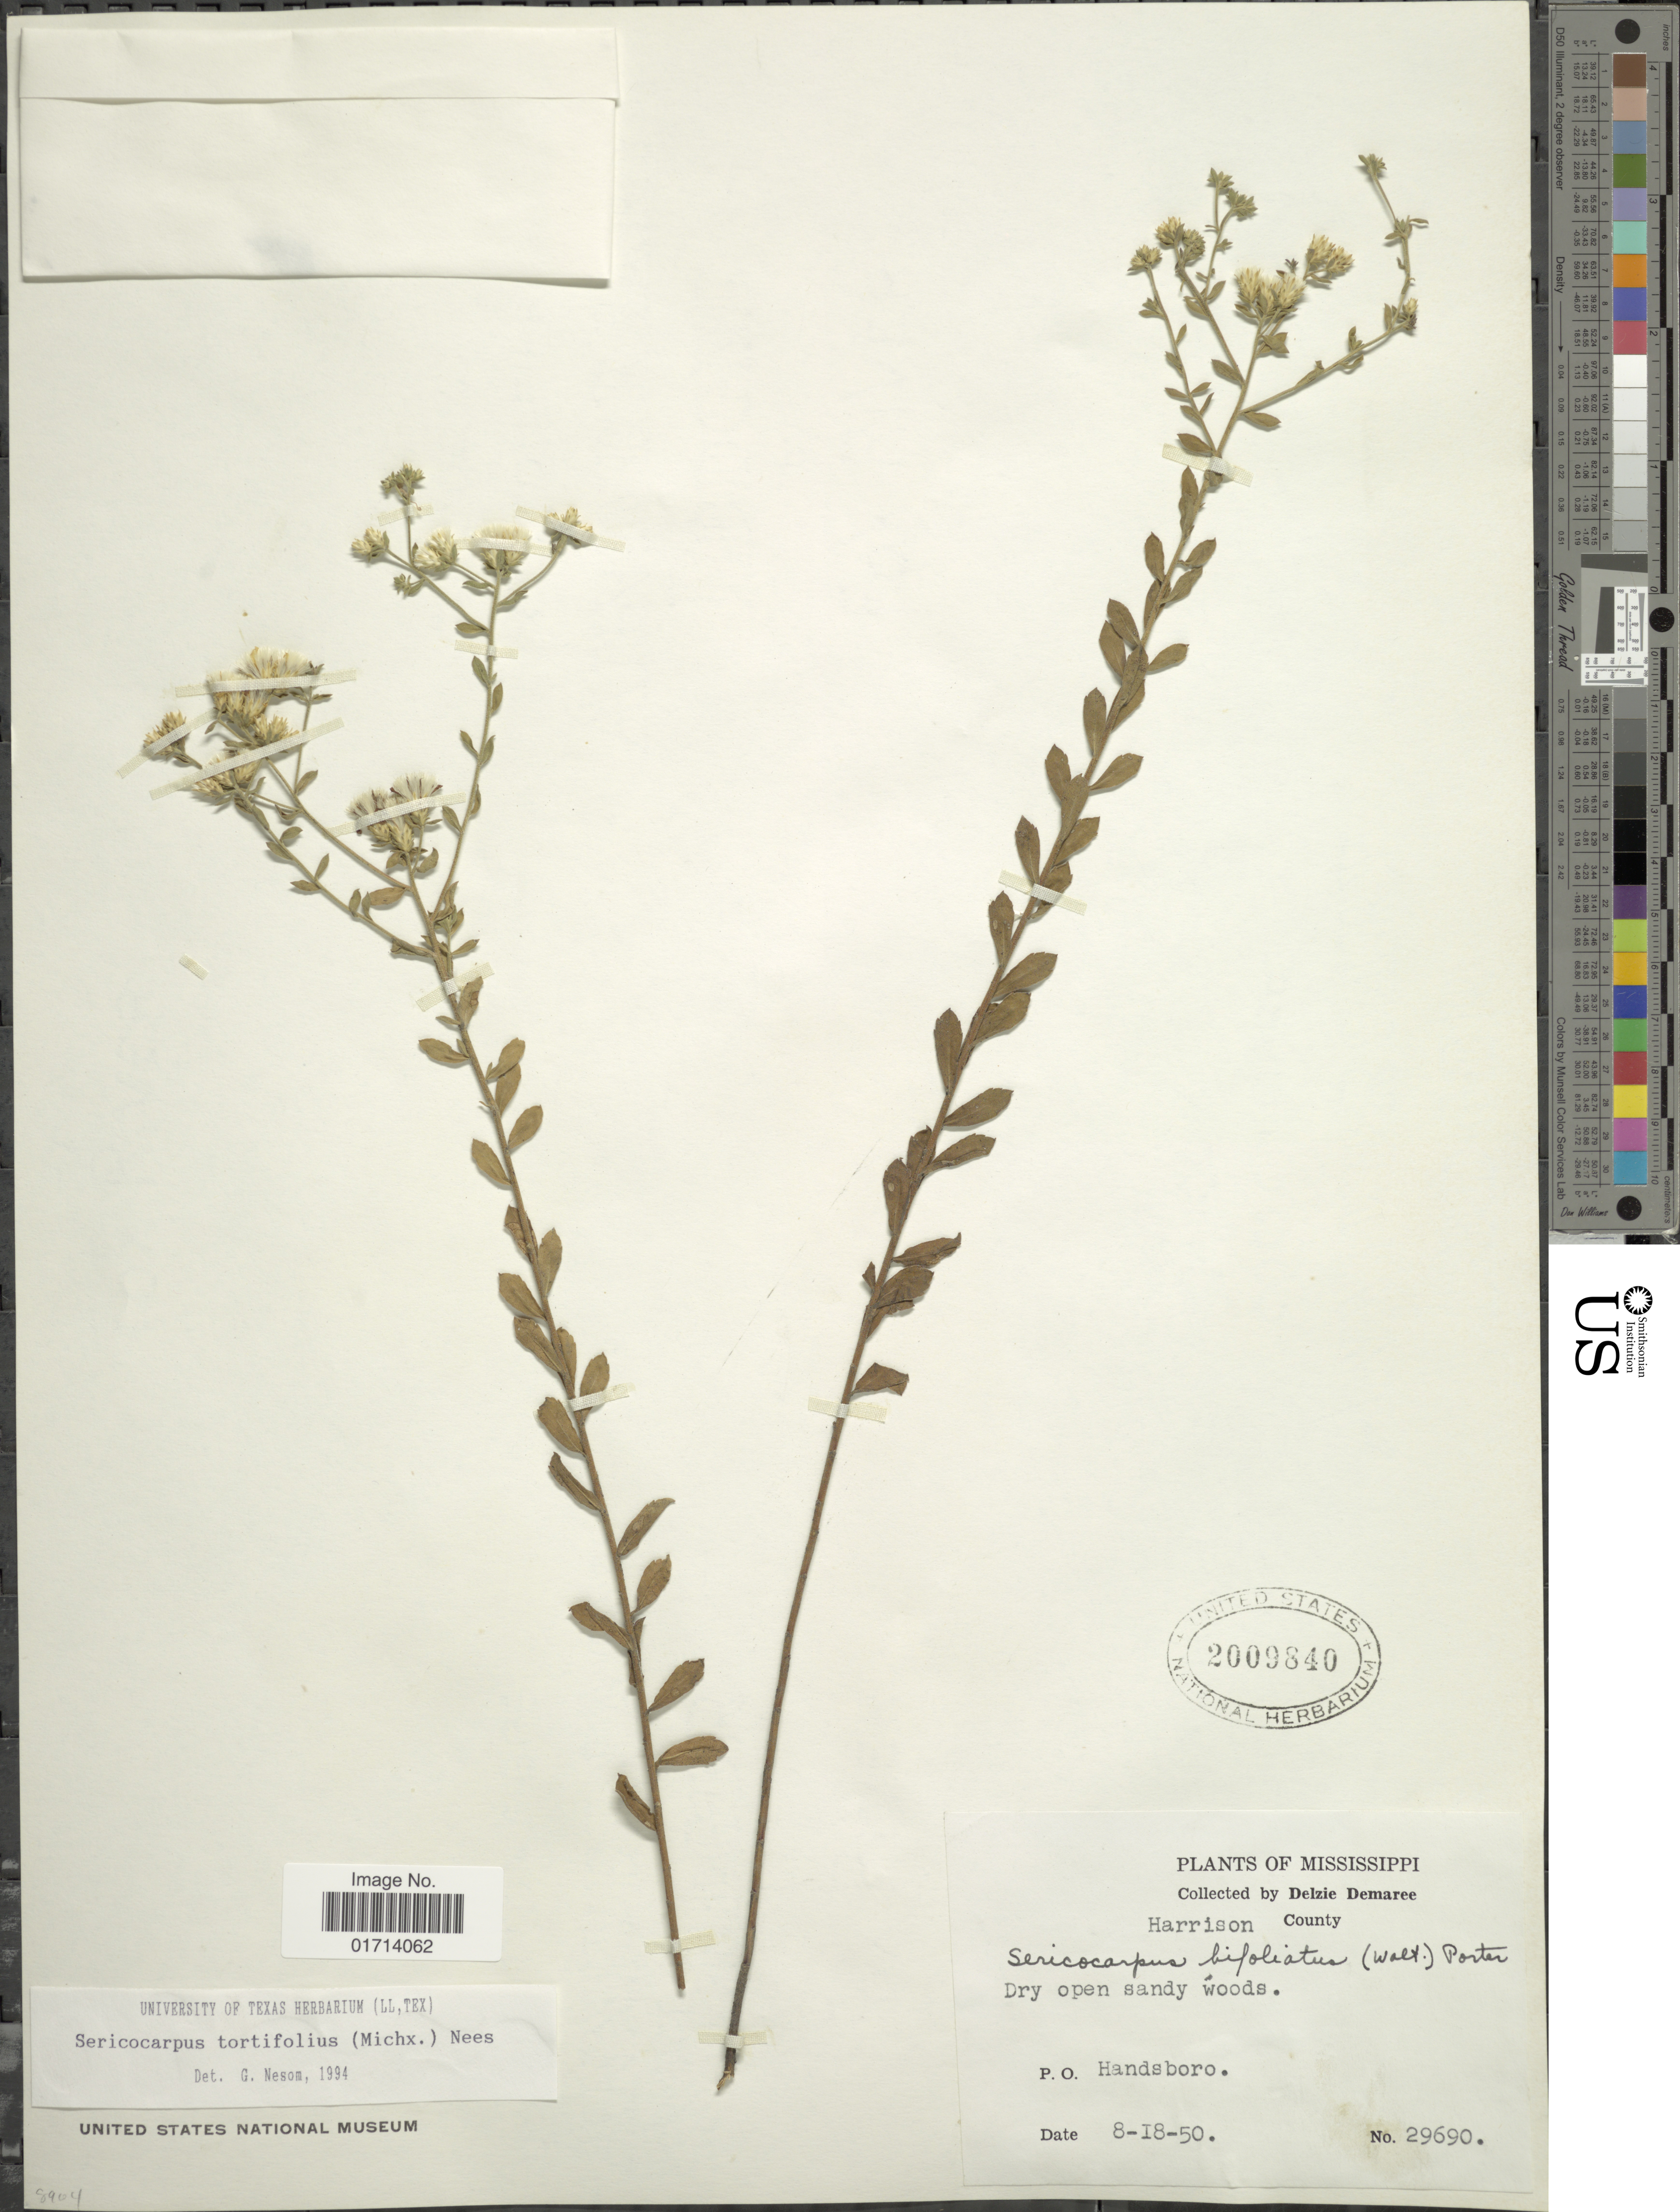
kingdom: Plantae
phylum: Tracheophyta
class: Magnoliopsida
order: Asterales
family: Asteraceae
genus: Sericocarpus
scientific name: Sericocarpus tortifolius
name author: (Michx.) Nees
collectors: D. Demaree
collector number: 29690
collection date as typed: Transcribed d/m/y: 18/8/50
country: United States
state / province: Mississippi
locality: Harrison County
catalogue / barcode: US 2009840